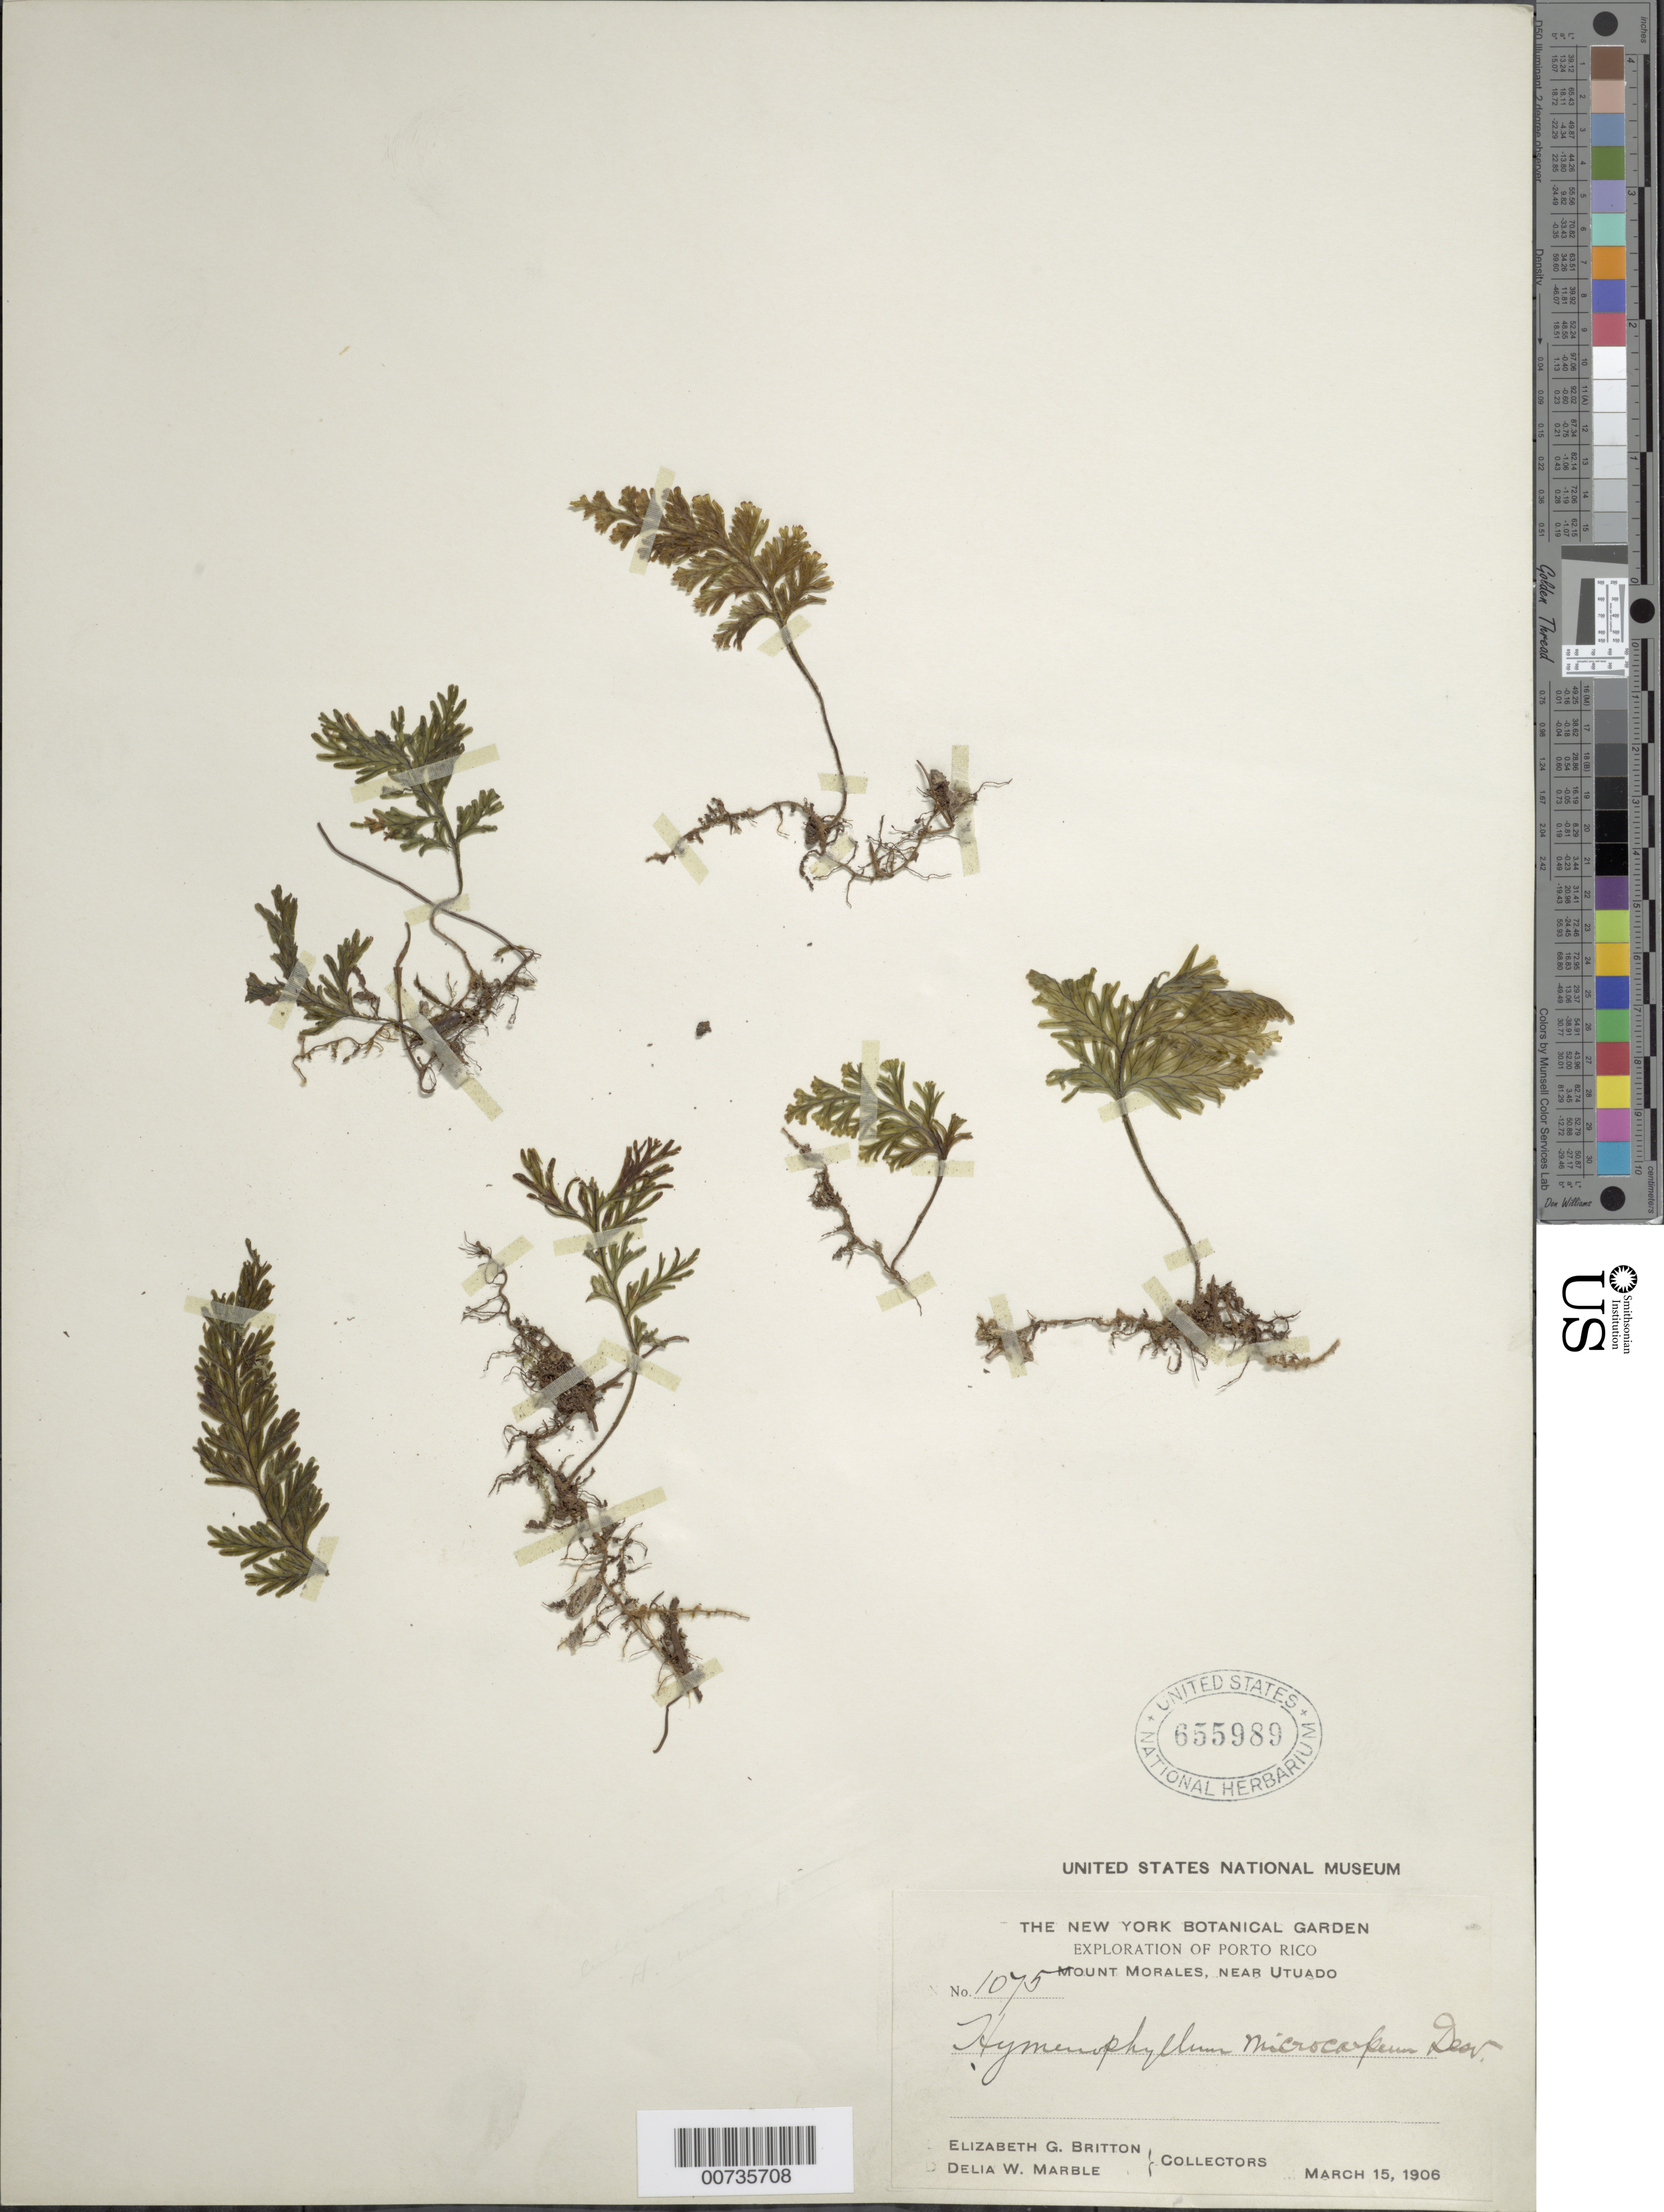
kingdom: Plantae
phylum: Tracheophyta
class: Polypodiopsida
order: Hymenophyllales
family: Hymenophyllaceae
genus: Hymenophyllum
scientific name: Hymenophyllum microcarpum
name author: (Desv.) Lellinger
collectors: E. G. Britton & D. W. Marble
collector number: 1075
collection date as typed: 15 Mar 1906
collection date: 1906-03-15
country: Puerto Rico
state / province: Utuado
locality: Mount Morales, near Utuado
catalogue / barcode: US 655989